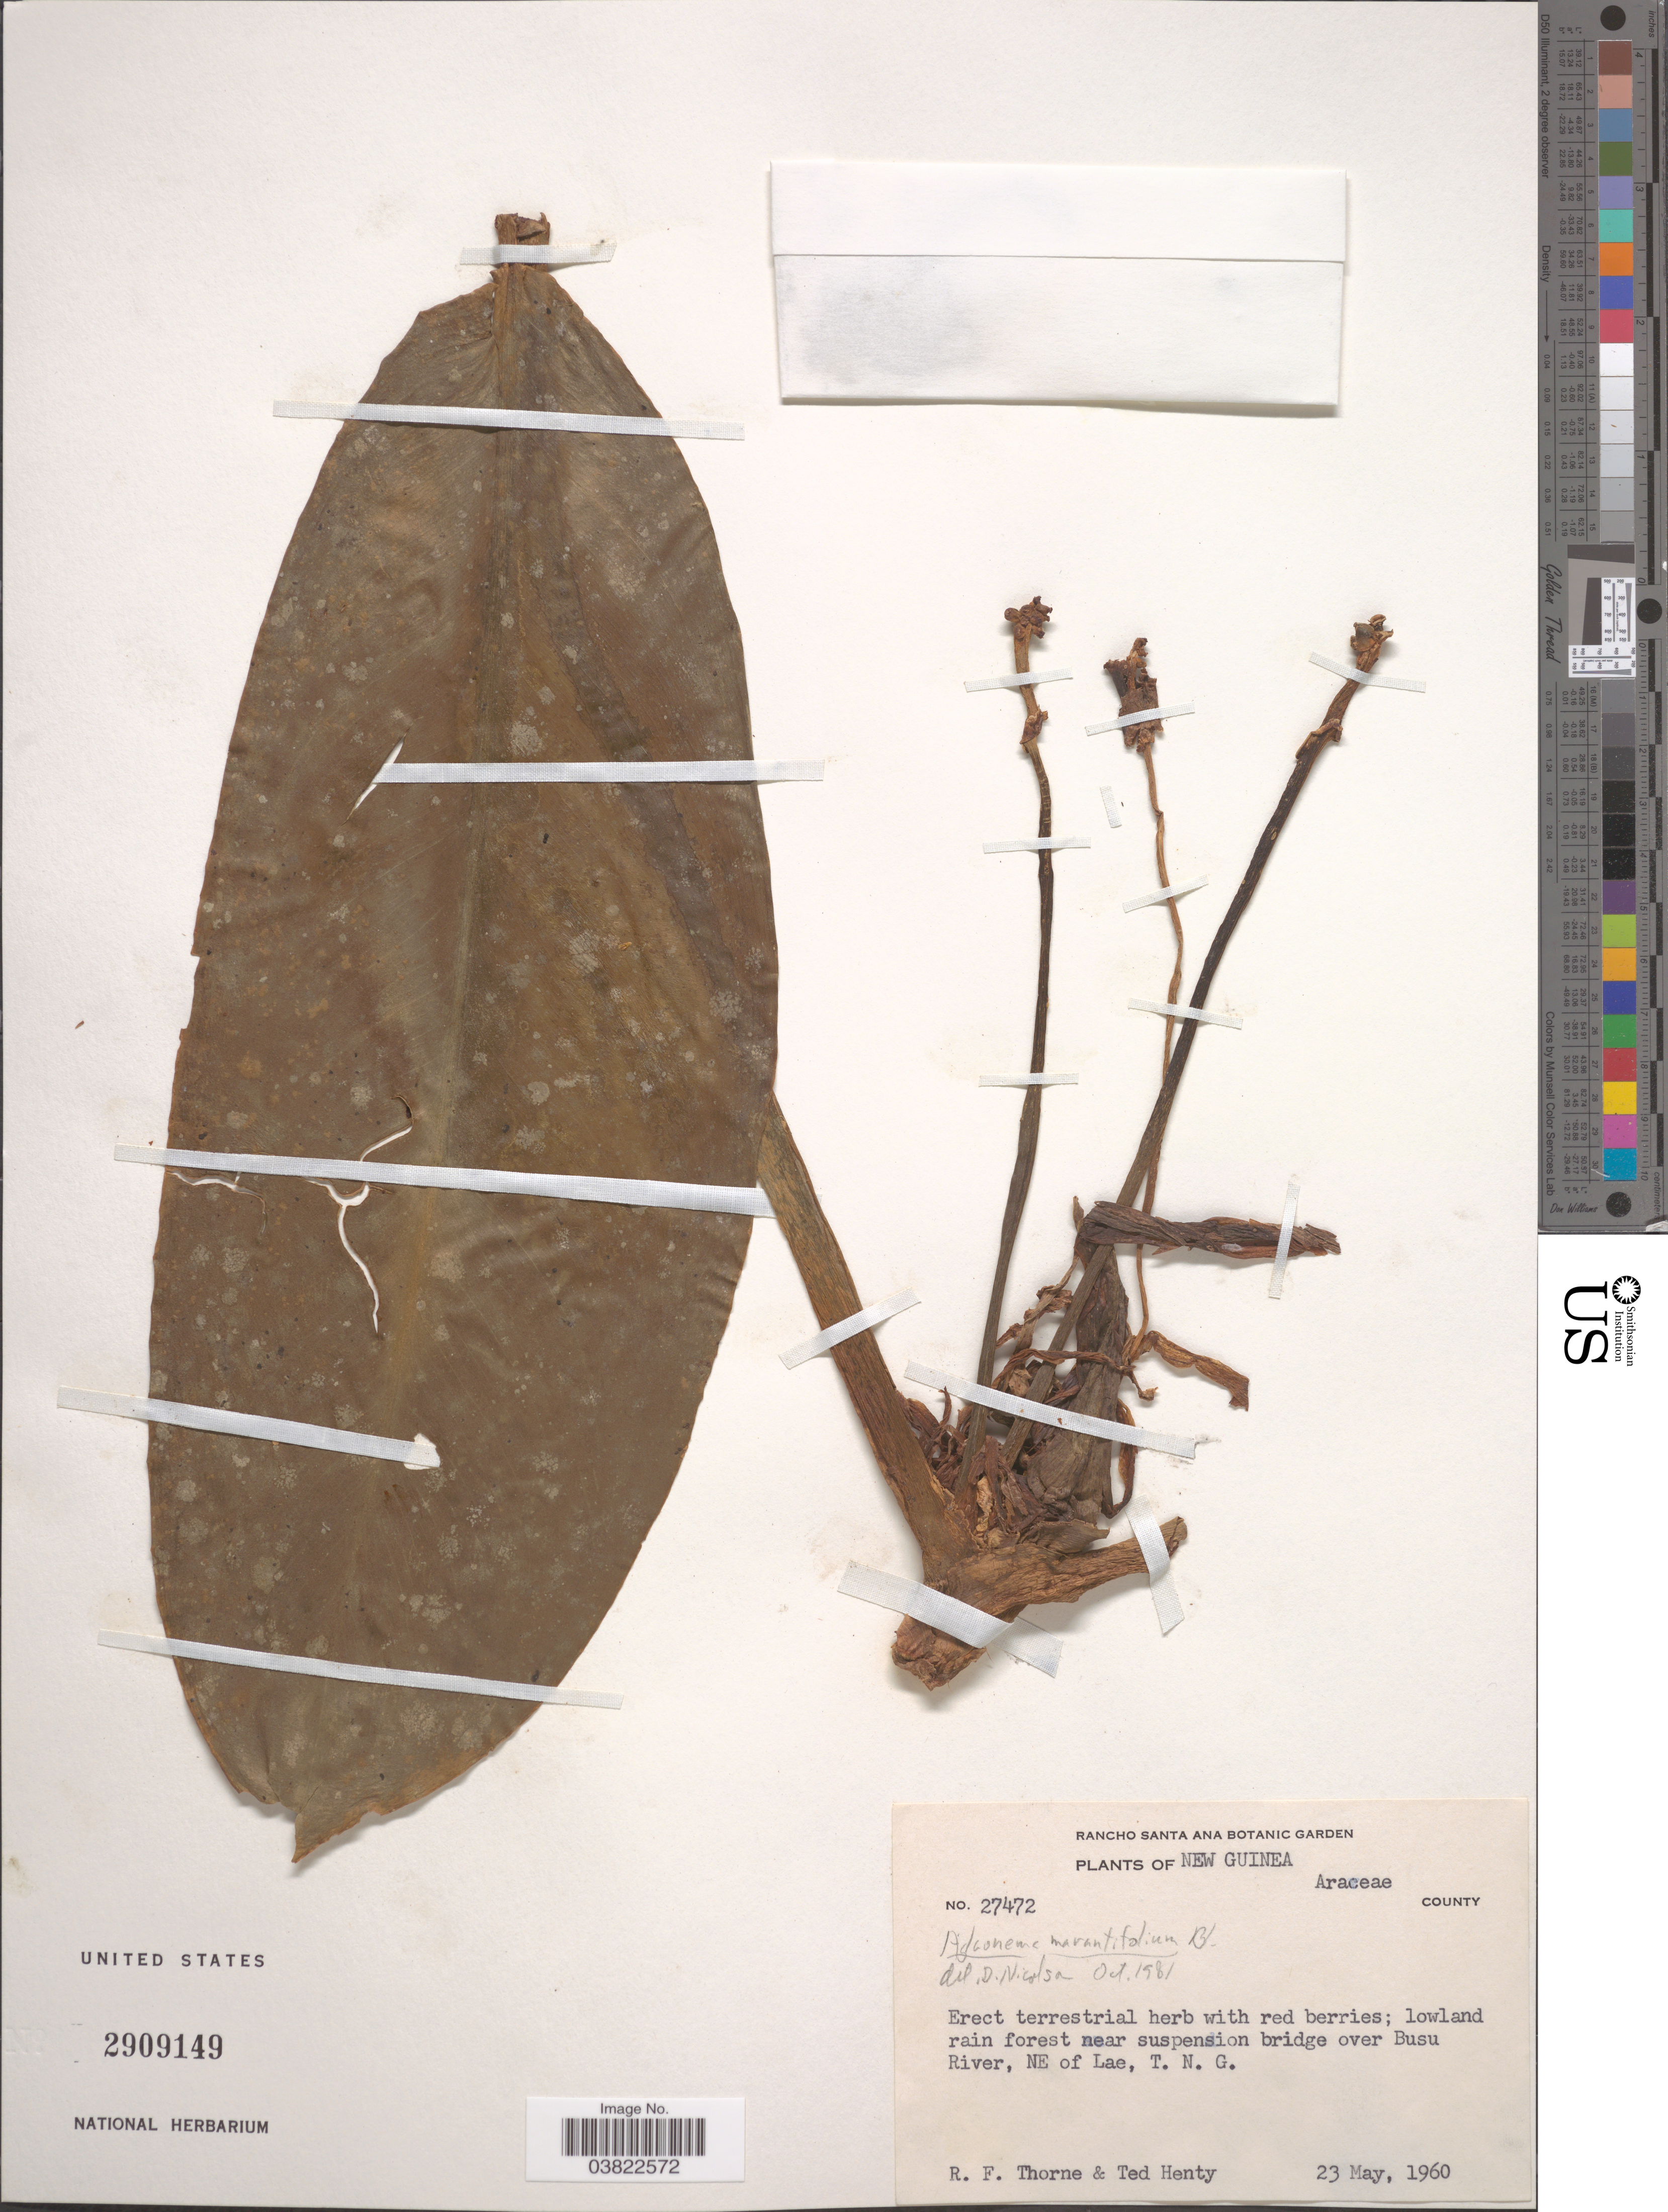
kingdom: Plantae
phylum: Tracheophyta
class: Liliopsida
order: Alismatales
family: Araceae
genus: Aglaonema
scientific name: Aglaonema marantifolium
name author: Blume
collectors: R. Thorne & T. Henty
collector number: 27472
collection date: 1960-05-23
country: Papua New Guinea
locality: New Guinea. Araceae County. Bridge over Busu River, NE of Lae, T. N. G.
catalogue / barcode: US 2909149